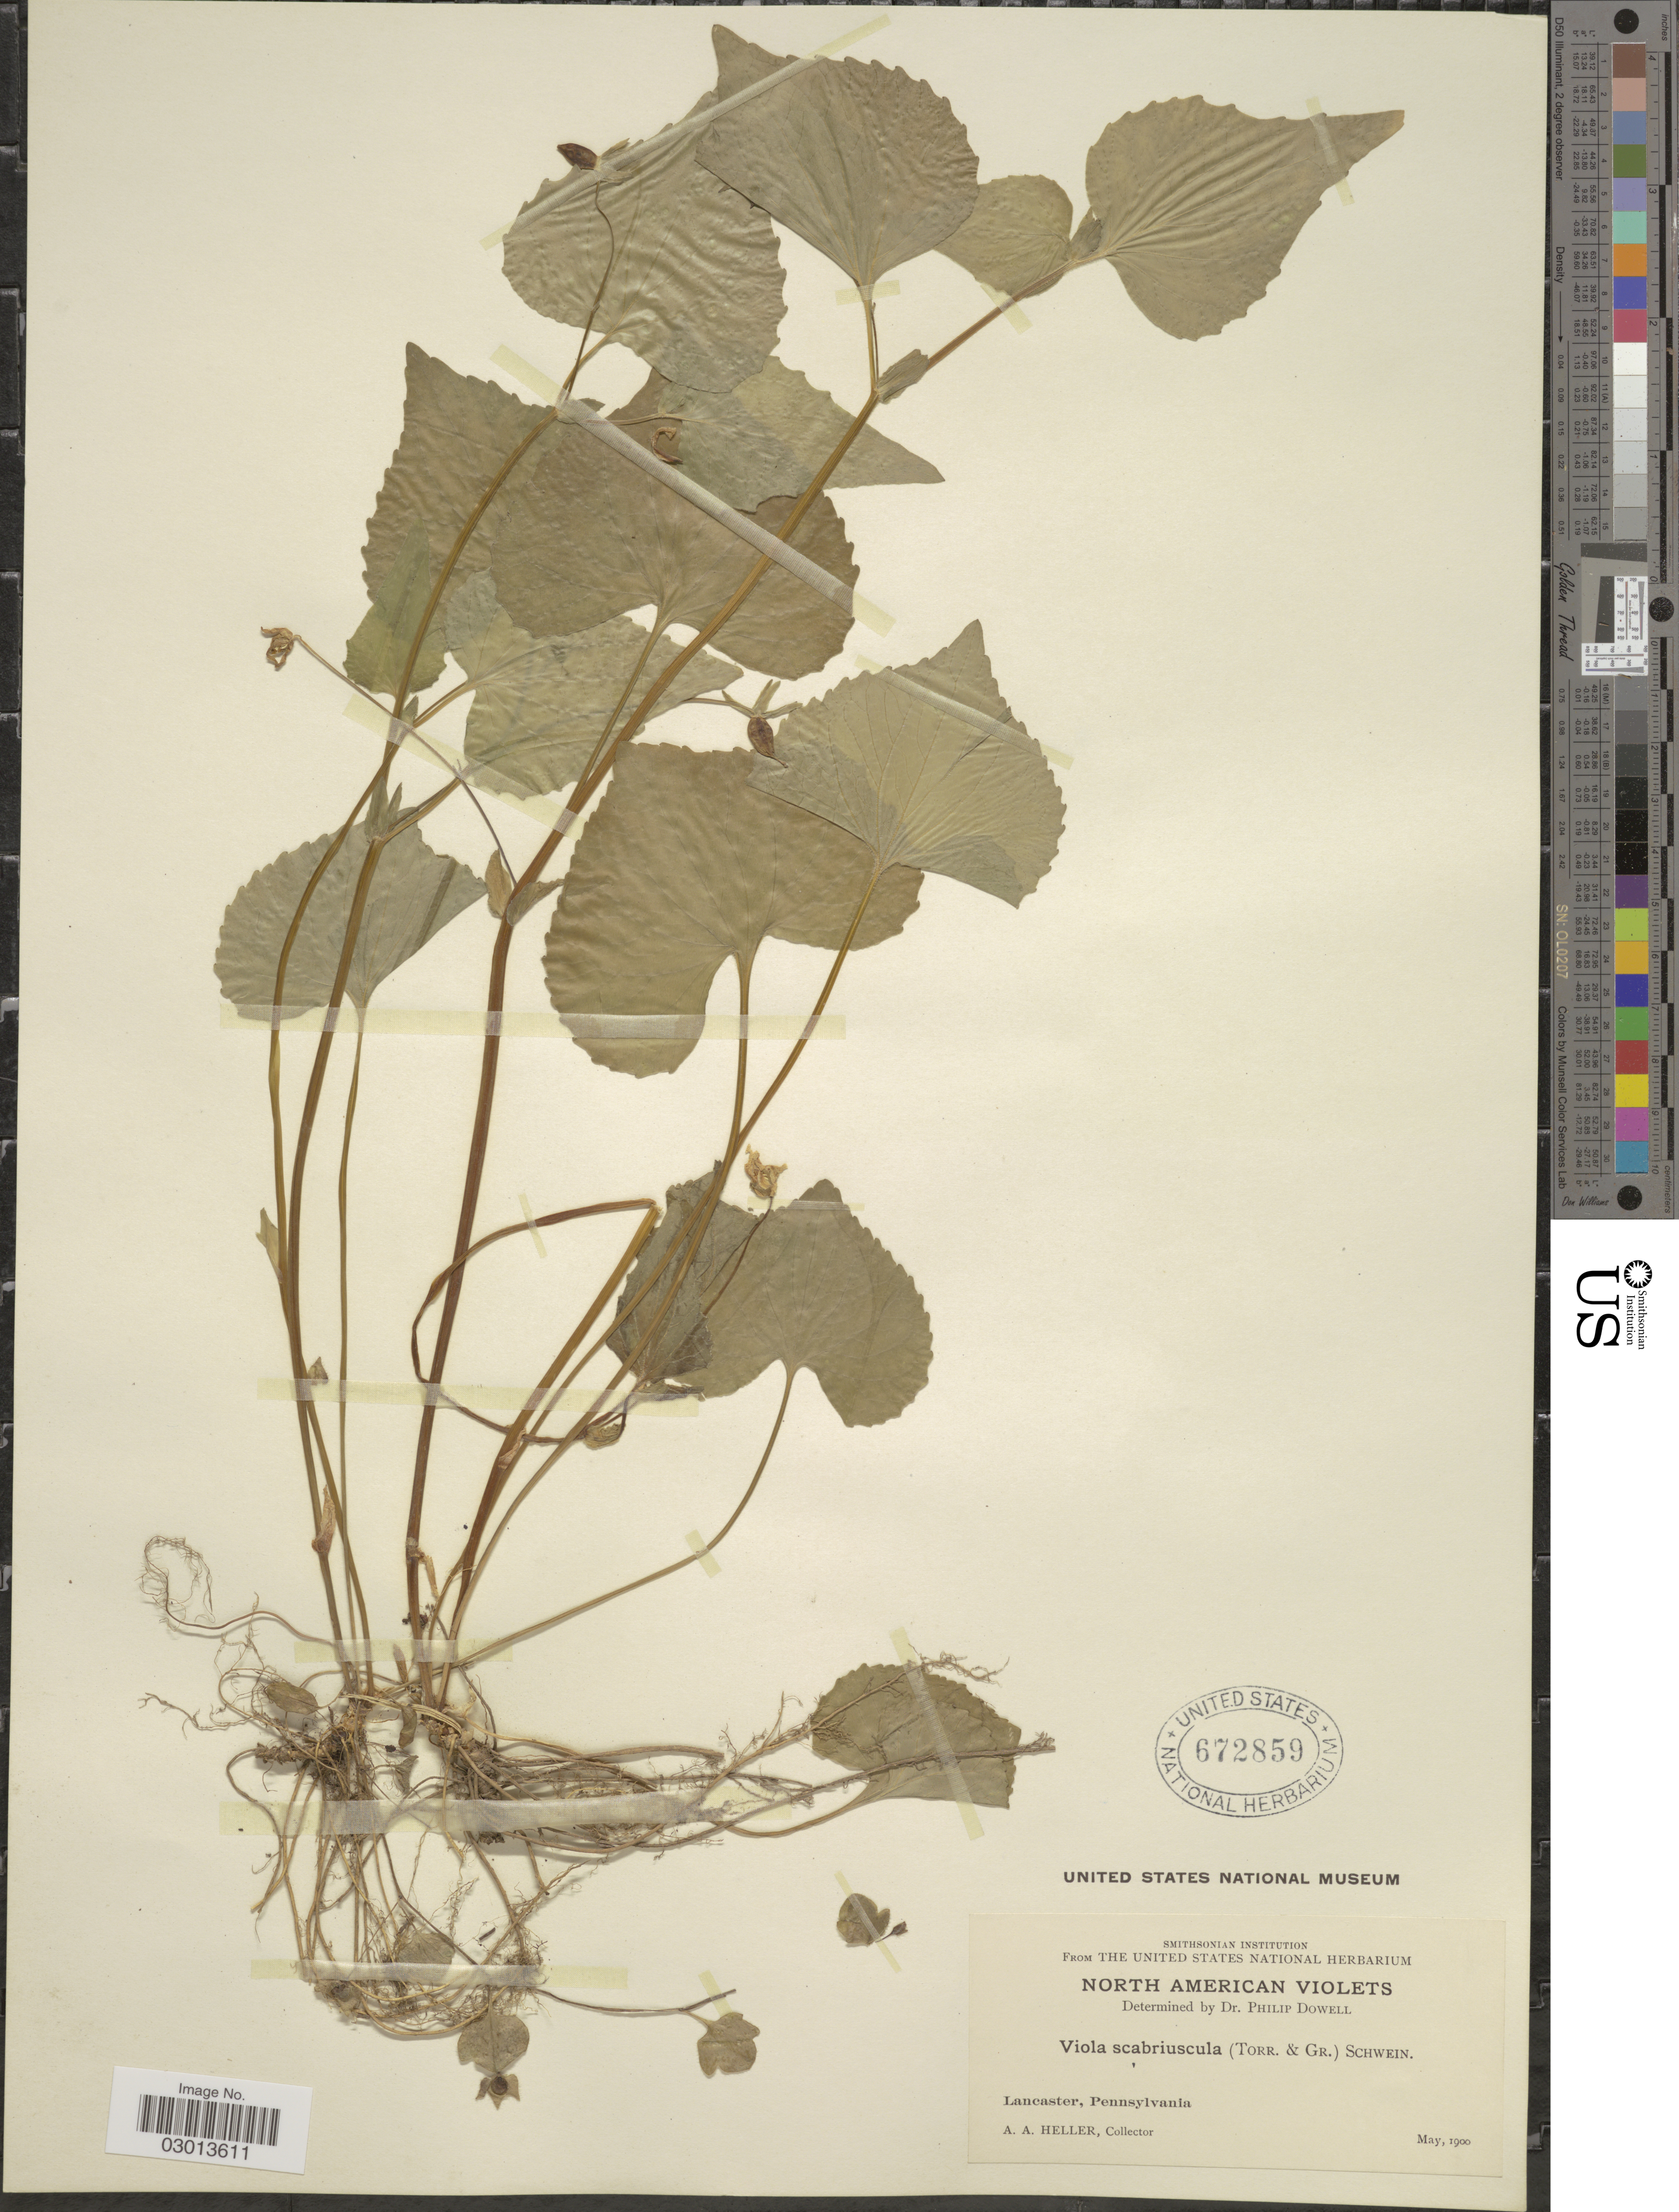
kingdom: Plantae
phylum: Tracheophyta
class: Magnoliopsida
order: Malpighiales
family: Violaceae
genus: Viola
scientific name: Viola pensylvanica var. leiocarpa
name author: (Fernald & Wiegand) Fernald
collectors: A. A. Heller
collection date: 1900-05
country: United States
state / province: Pennsylvania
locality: Lancaster.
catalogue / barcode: US 672859